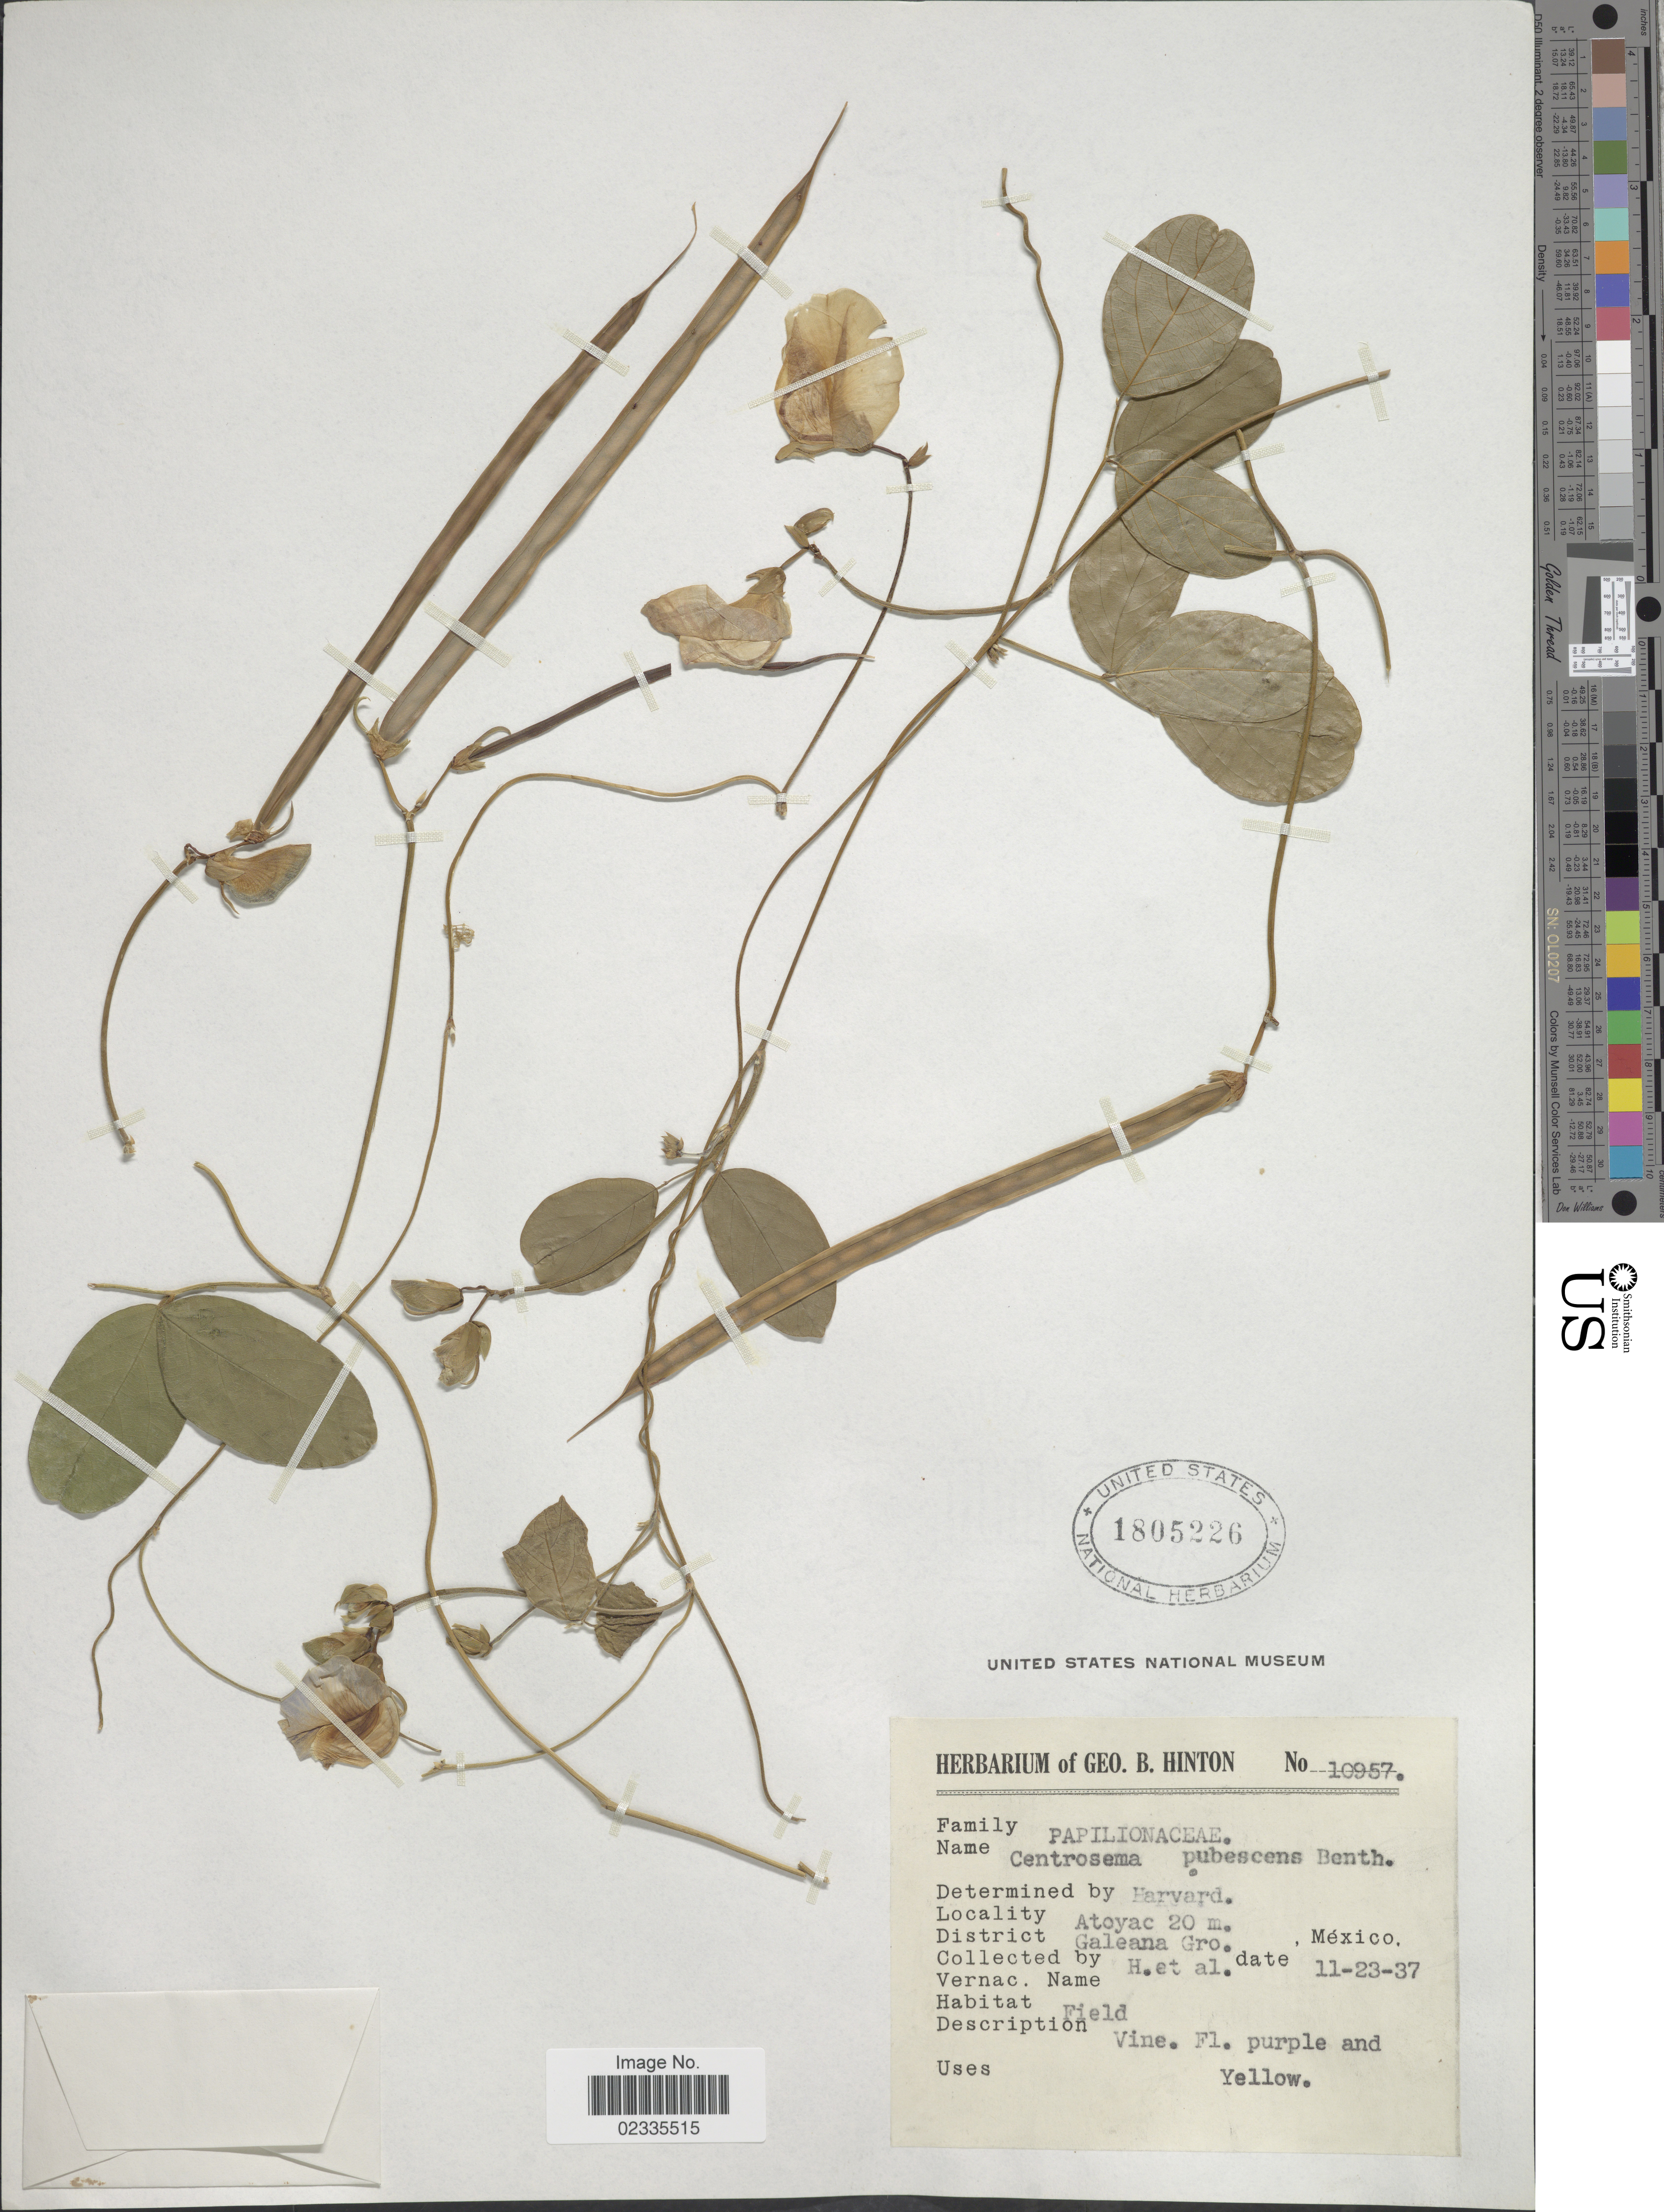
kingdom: Plantae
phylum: Tracheophyta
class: Magnoliopsida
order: Fabales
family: Fabaceae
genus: Centrosema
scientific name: Centrosema pubescens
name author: Benth.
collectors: G. B. Hinton & et al.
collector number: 10957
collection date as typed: Transcribed d/m/y: 23/11/37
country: Mexico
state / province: Guerrero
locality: Atoyac, District Galeana Gro.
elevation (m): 20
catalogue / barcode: US 1805226